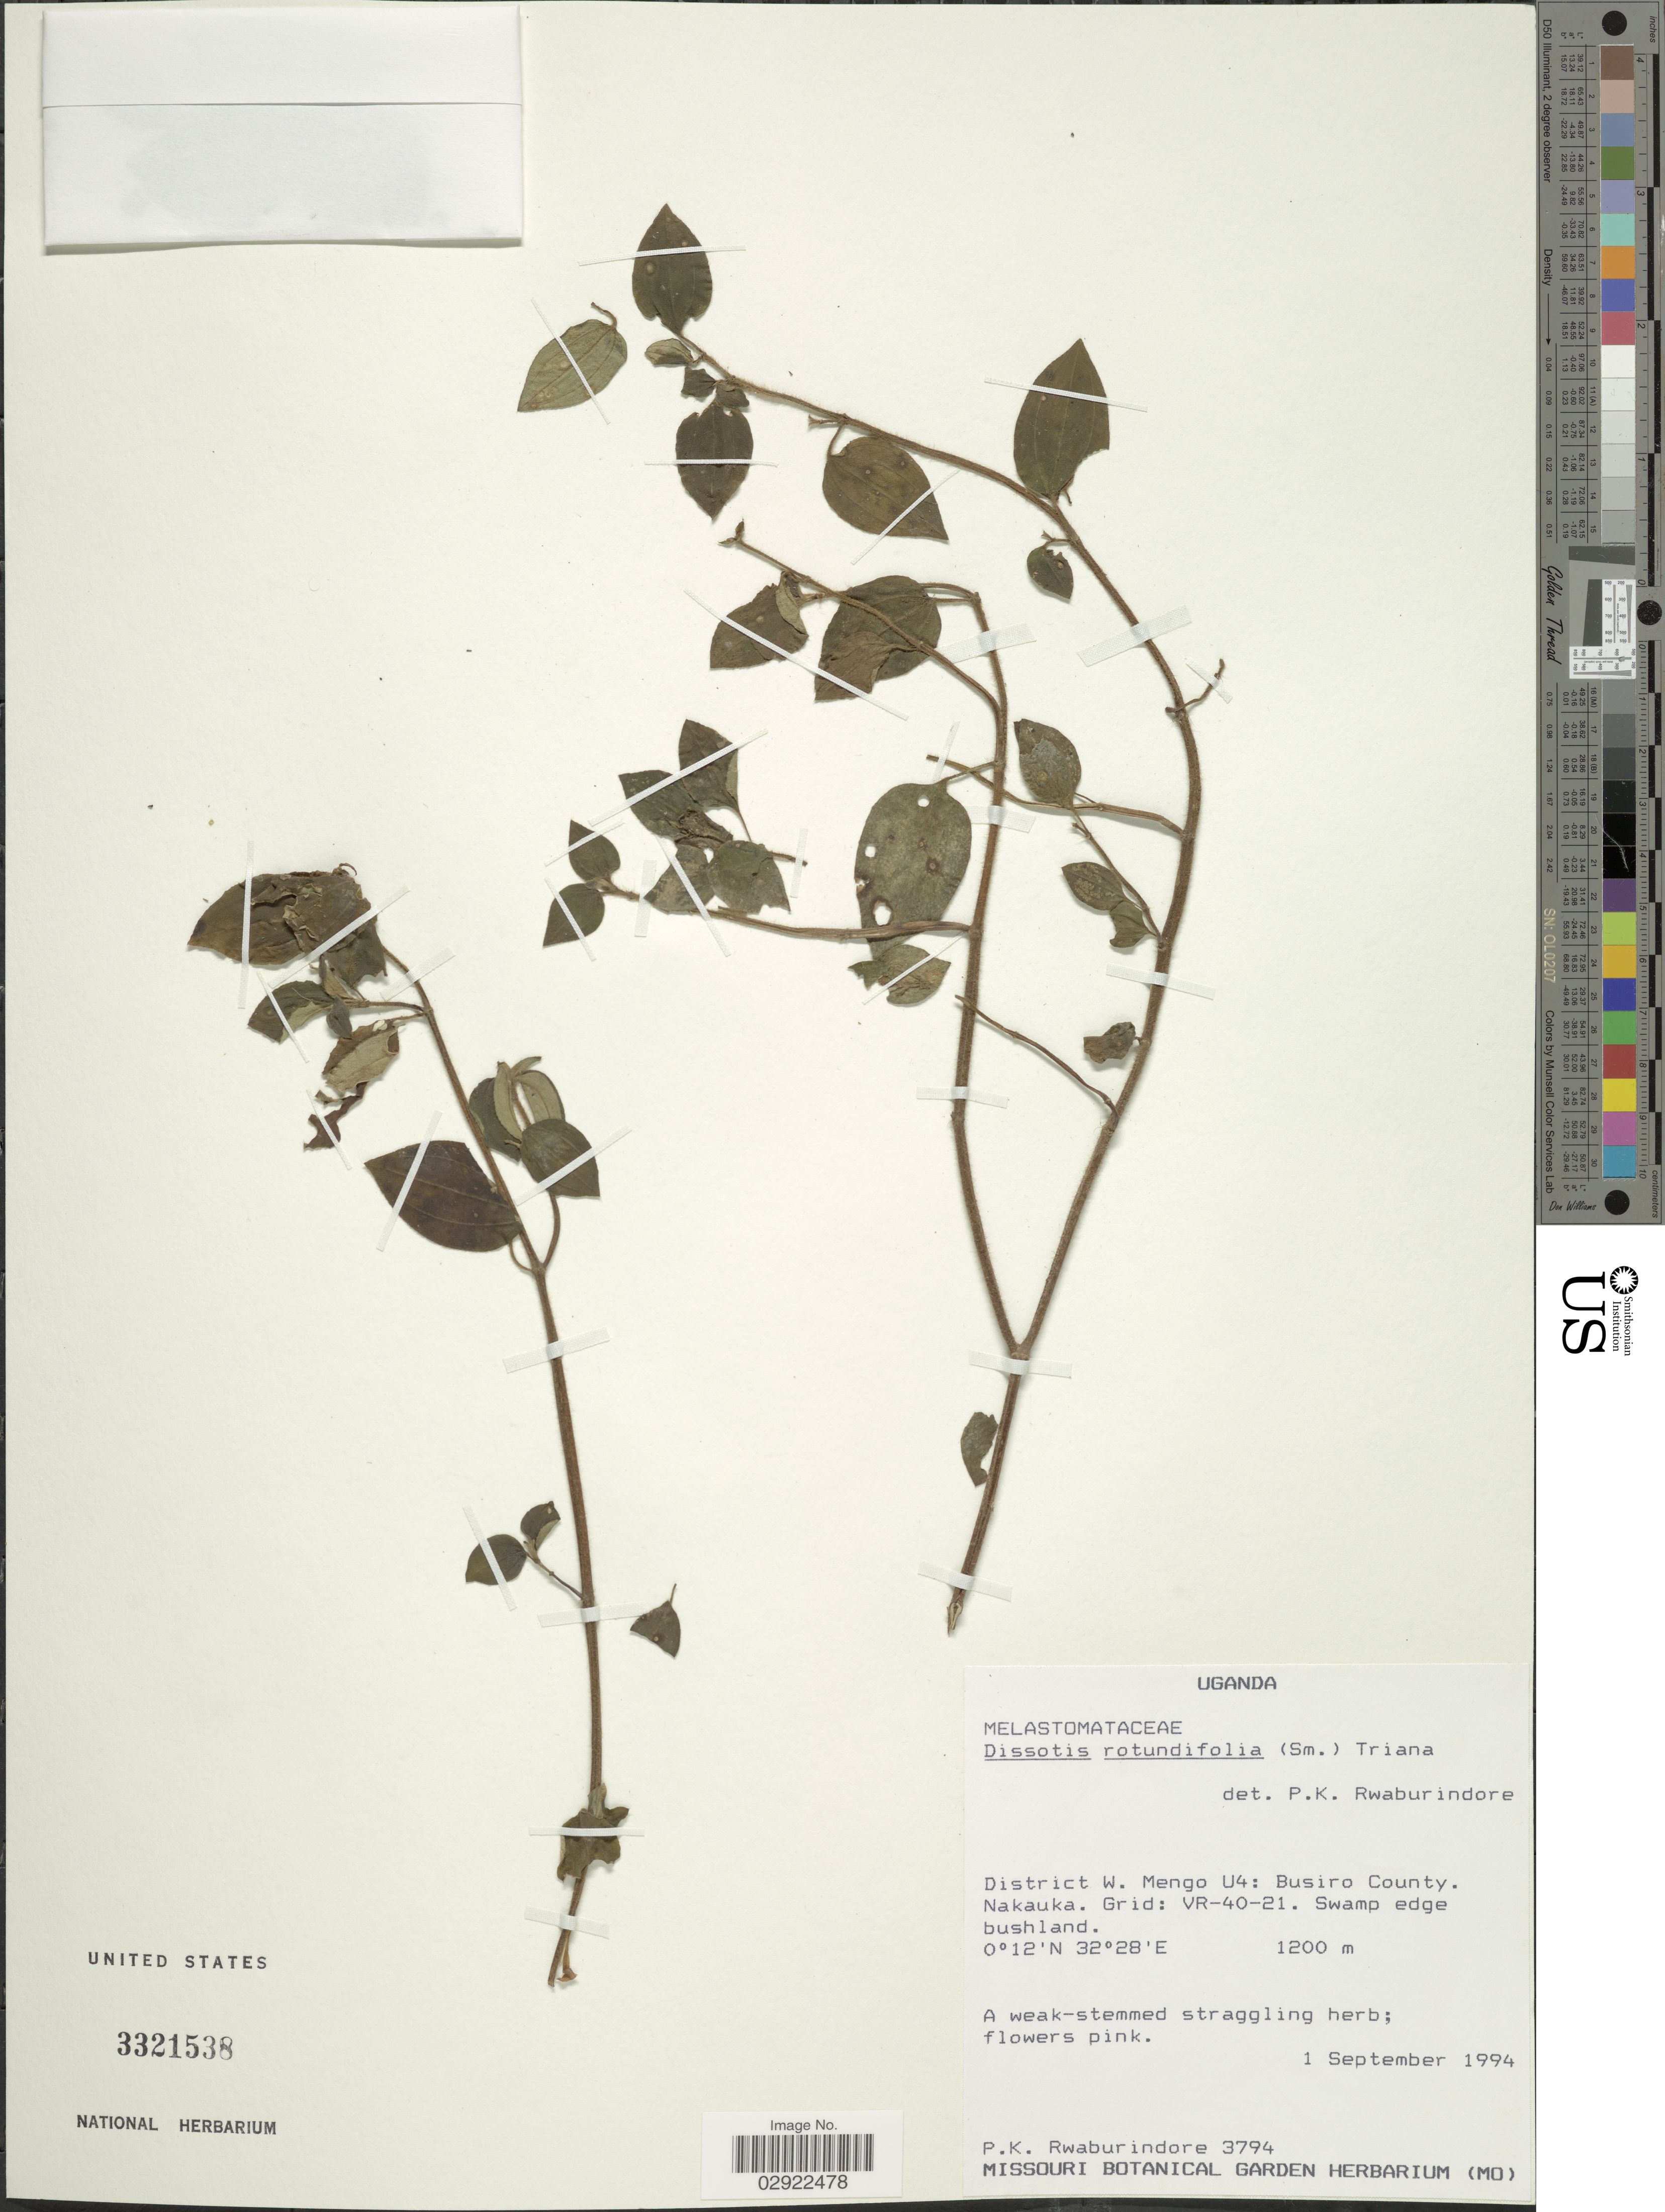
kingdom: Plantae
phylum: Tracheophyta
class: Magnoliopsida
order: Myrtales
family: Melastomataceae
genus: Heterotis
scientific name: Heterotis rotundifolia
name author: (Sm.) Jacq.-Fél.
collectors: P. Rwaburindore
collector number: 3794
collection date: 1994-09-01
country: Uganda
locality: District W. Mengo U4: Busiro County. Nakauka. Grid: VR-40-21.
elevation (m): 1200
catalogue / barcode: US 3321538